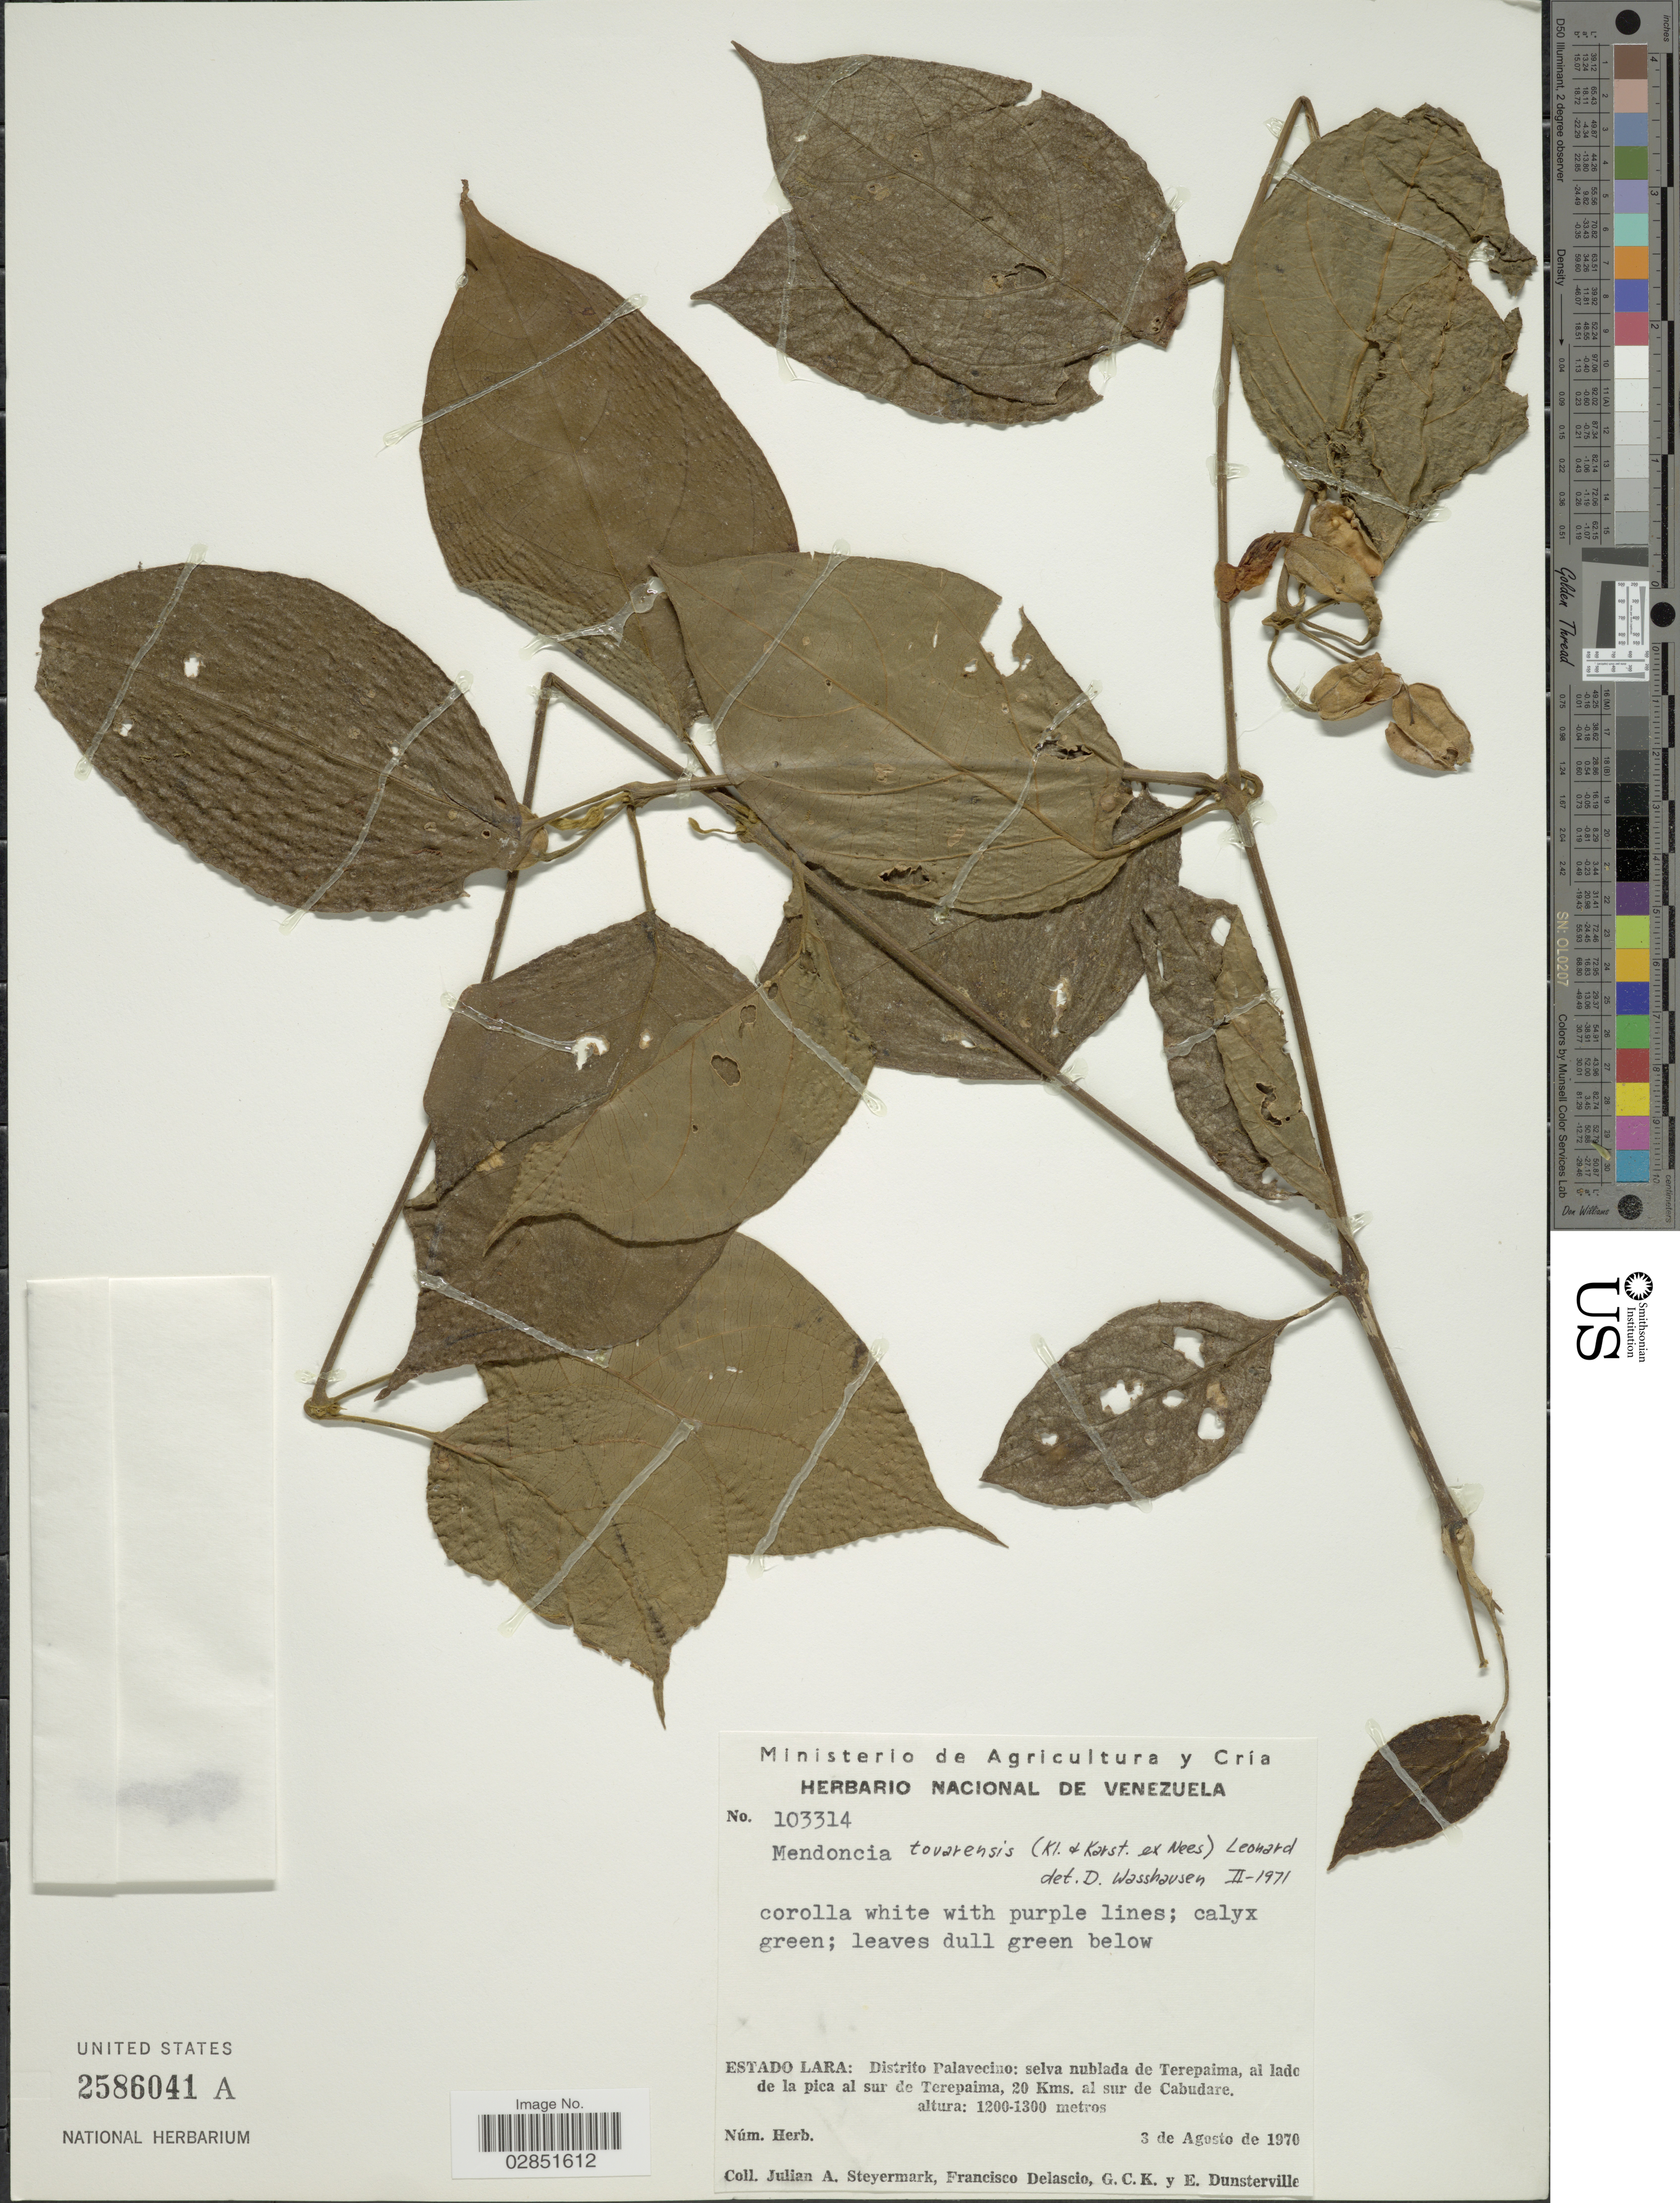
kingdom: Plantae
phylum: Tracheophyta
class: Magnoliopsida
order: Lamiales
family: Acanthaceae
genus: Mendoncia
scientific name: Mendoncia tovarensis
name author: (Klotzsch & H. Karst. ex Nees) Leonard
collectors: J. Steyermark, F. Delascio, G. C. K. Dunsterville & E. Dunsterville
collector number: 103314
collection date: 1970-08-03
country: Venezuela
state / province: Lara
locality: Distrito Palavecino: selva nublada de Terepaima, al lado de la pica al sur de Terepaima, 20 Kms. al sur de Cabudare.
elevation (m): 1200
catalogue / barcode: US 2586041A